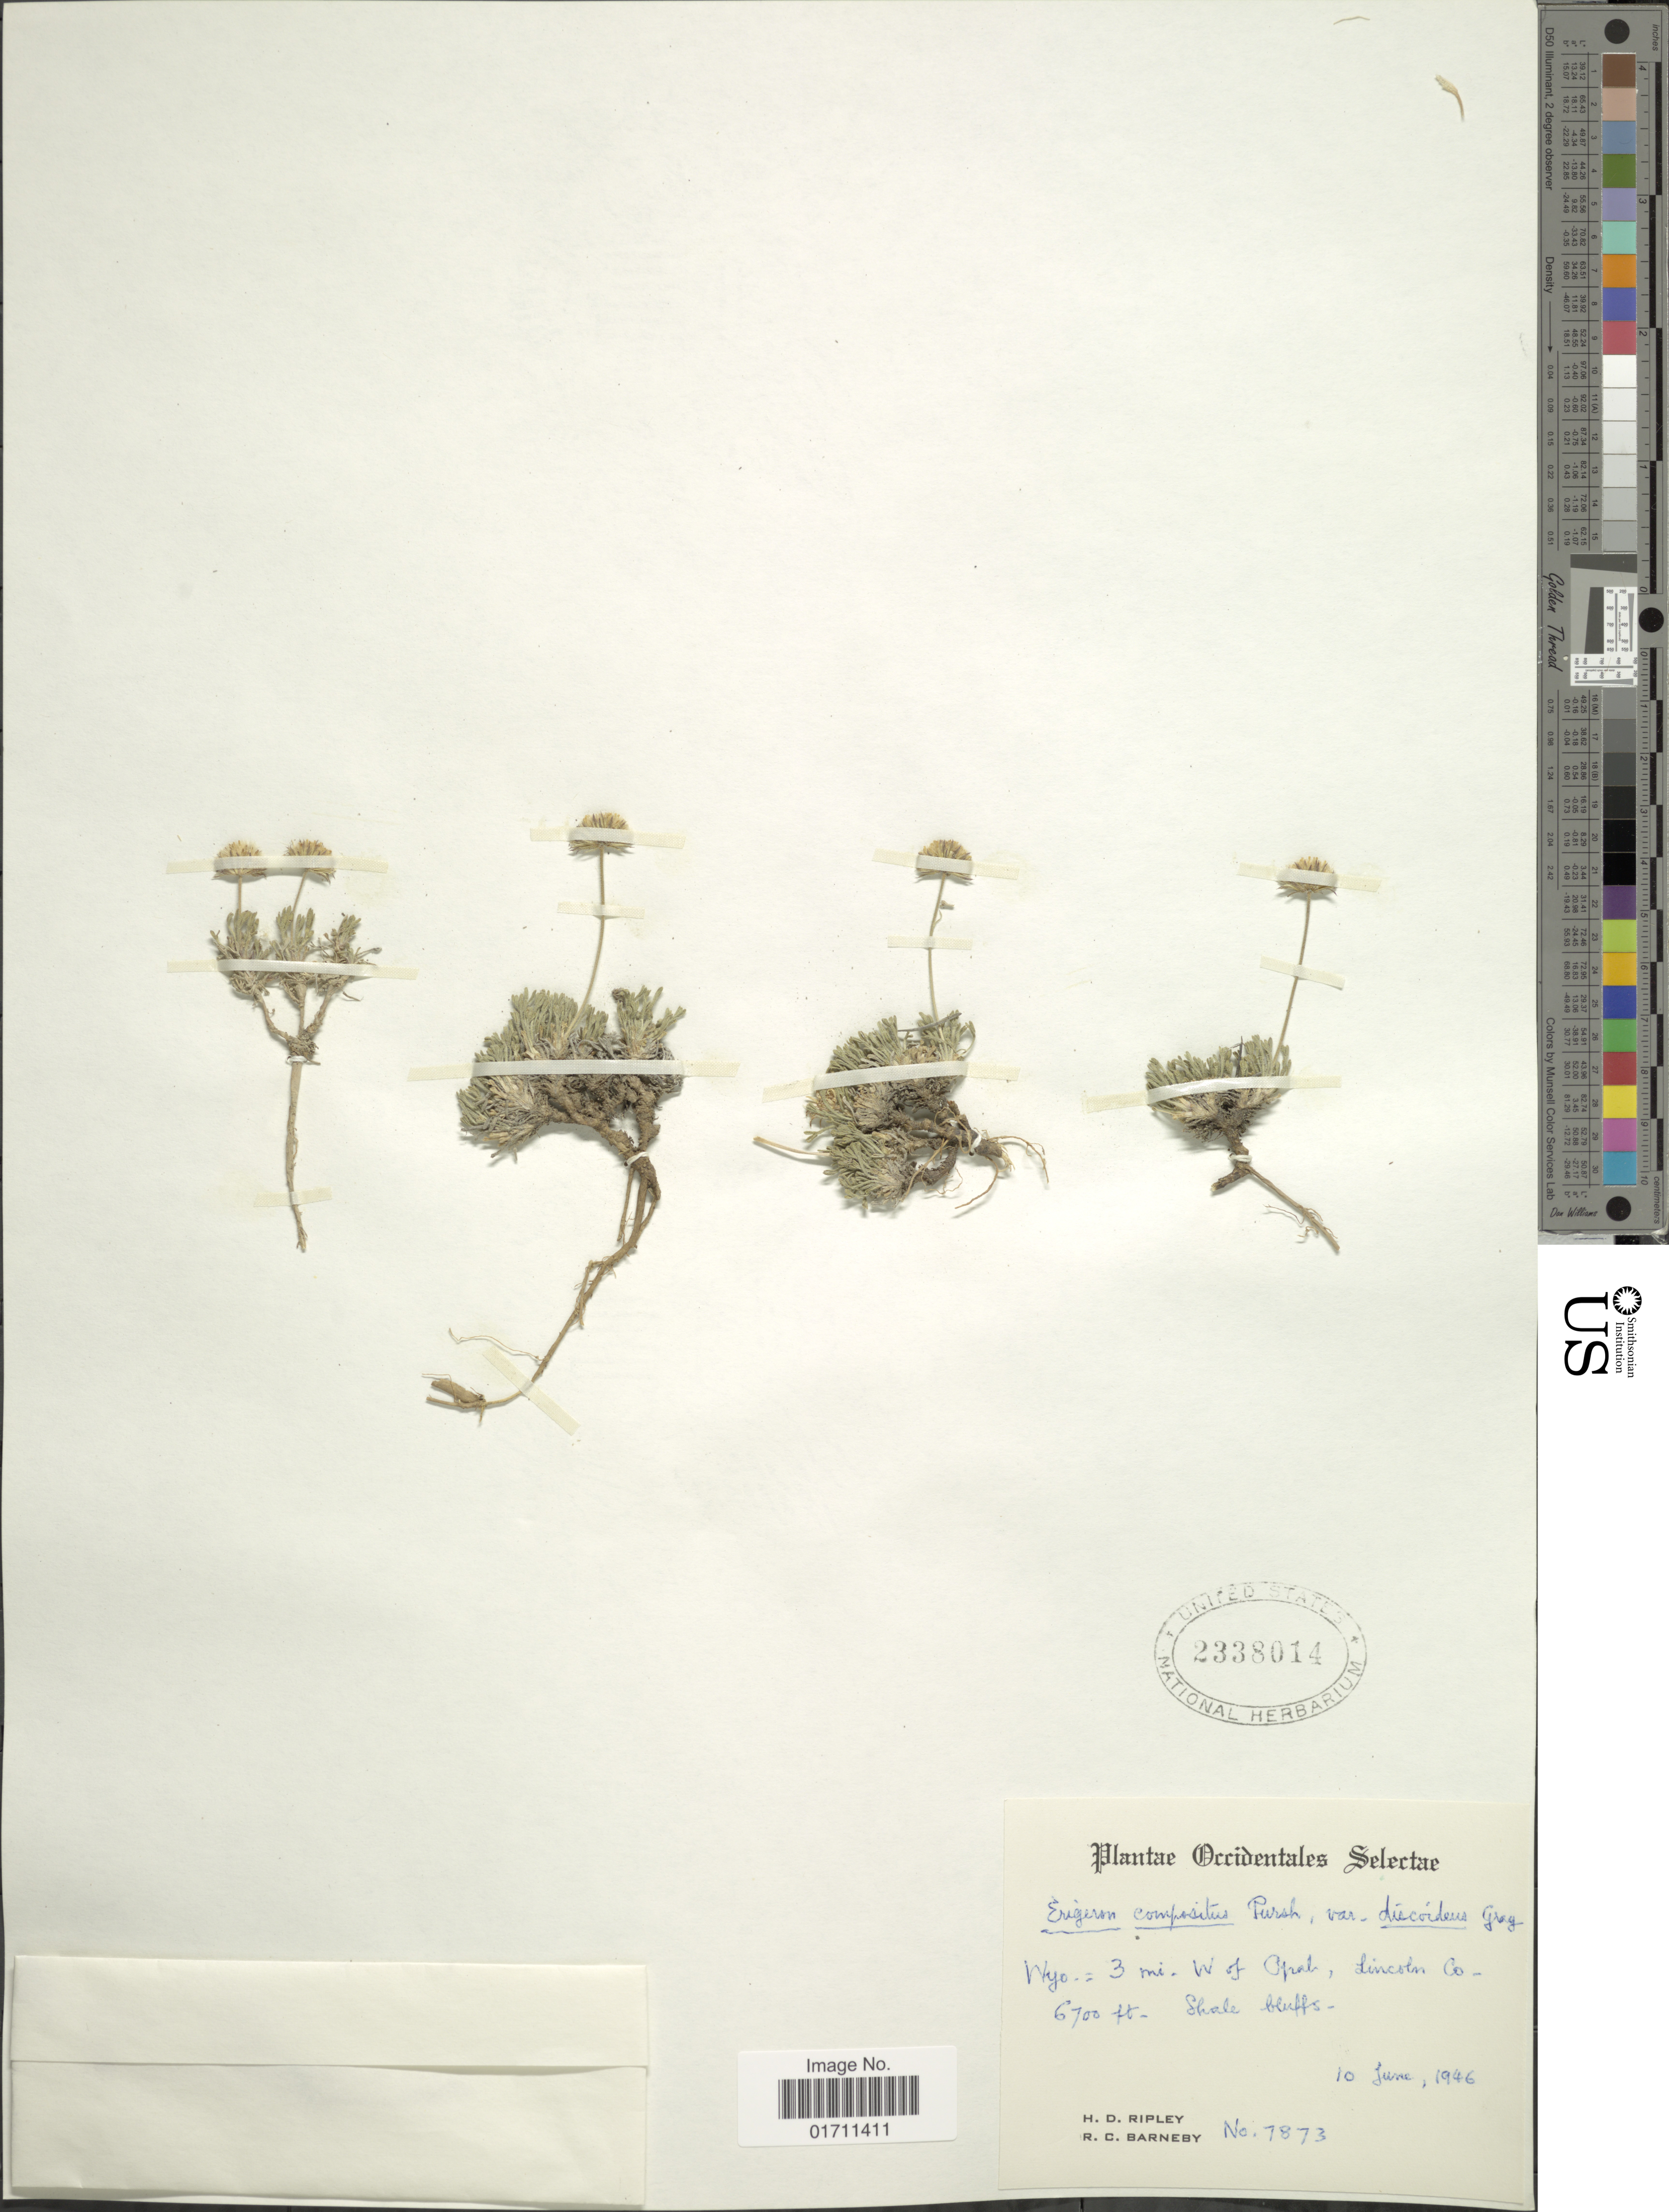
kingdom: Plantae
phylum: Tracheophyta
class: Magnoliopsida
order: Asterales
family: Asteraceae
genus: Erigeron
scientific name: Erigeron compositus subsp. discoideus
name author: (A. Gray) Piper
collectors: H. Ripley & R. C. Barneby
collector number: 7873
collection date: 1946-06-10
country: United States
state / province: Wyoming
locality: Ocidentales Selectae, Wyo = 3 mi W of Opal, Lincoln Co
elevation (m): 2042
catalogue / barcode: US 2338014